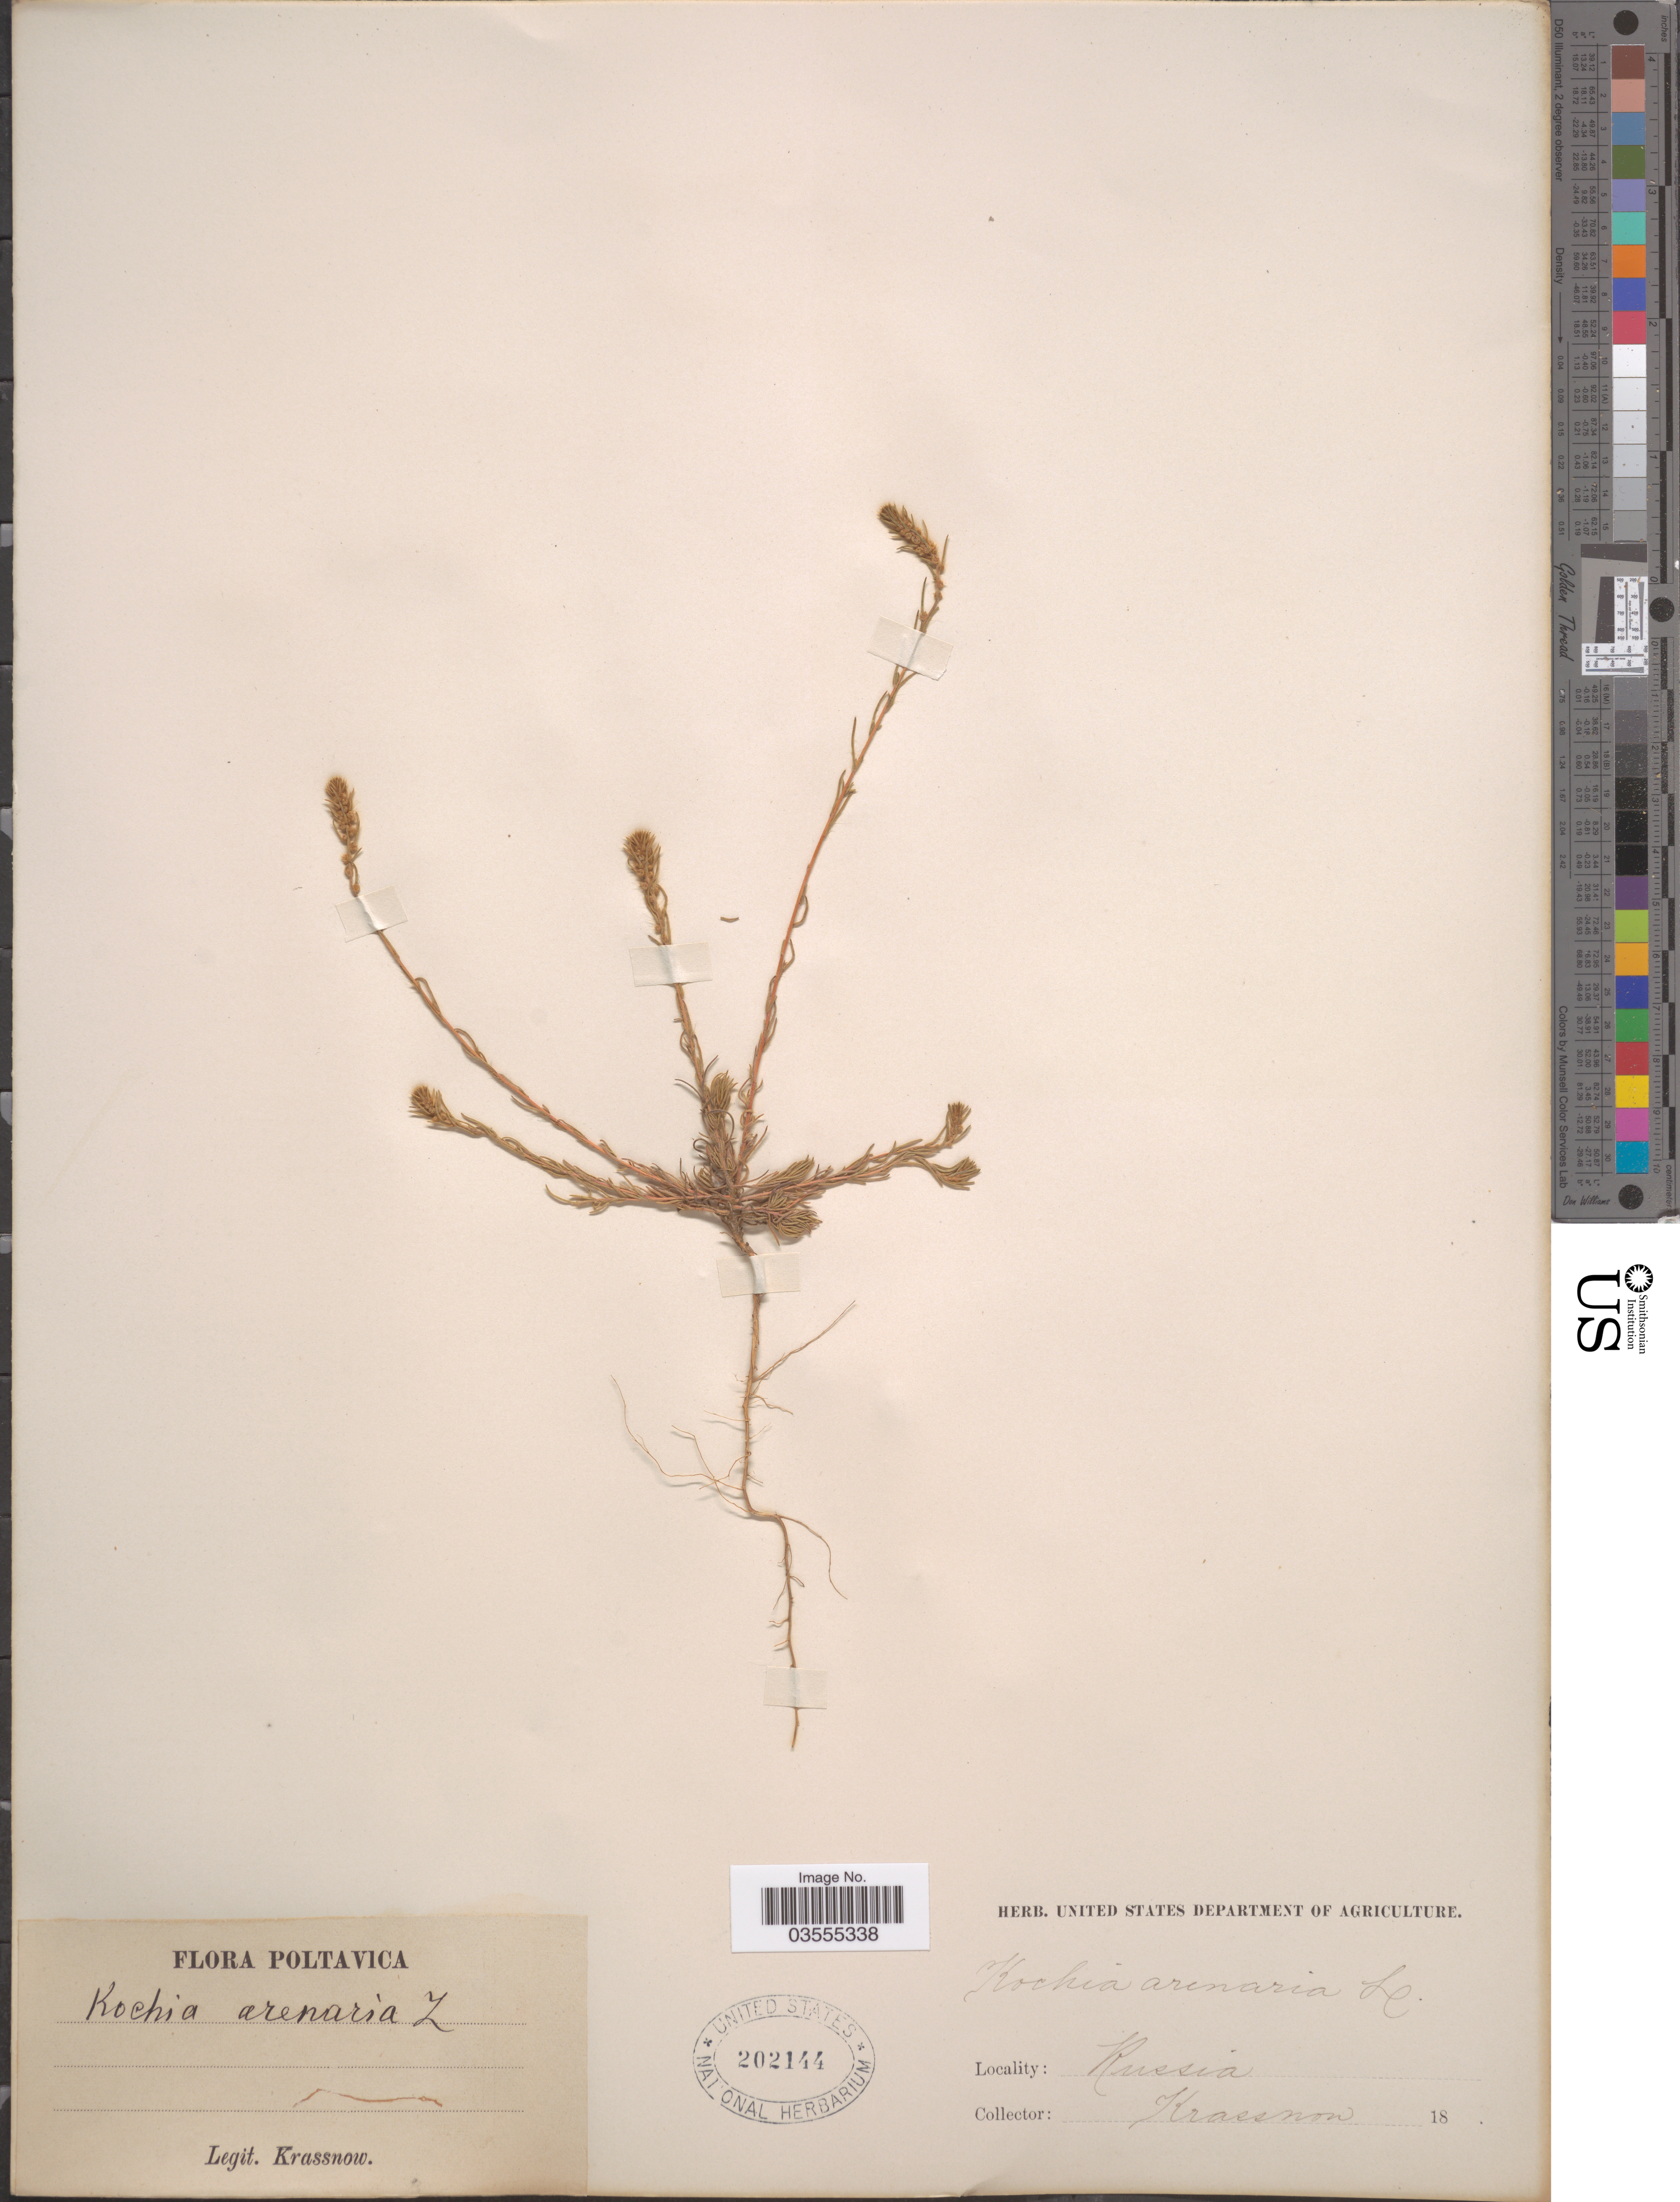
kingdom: Plantae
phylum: Tracheophyta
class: Magnoliopsida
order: Caryophyllales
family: Amaranthaceae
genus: Bassia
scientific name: Bassia laniflora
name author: (S.G. Gmel.) A.J. Scott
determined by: Strong, Mark T., (BOT), Smithsonian Institution - National Museum of Natural History (UNITED STATES)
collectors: -. Krassnow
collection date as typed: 18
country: Ukraine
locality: Poltavica. Russia.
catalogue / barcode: US 202144